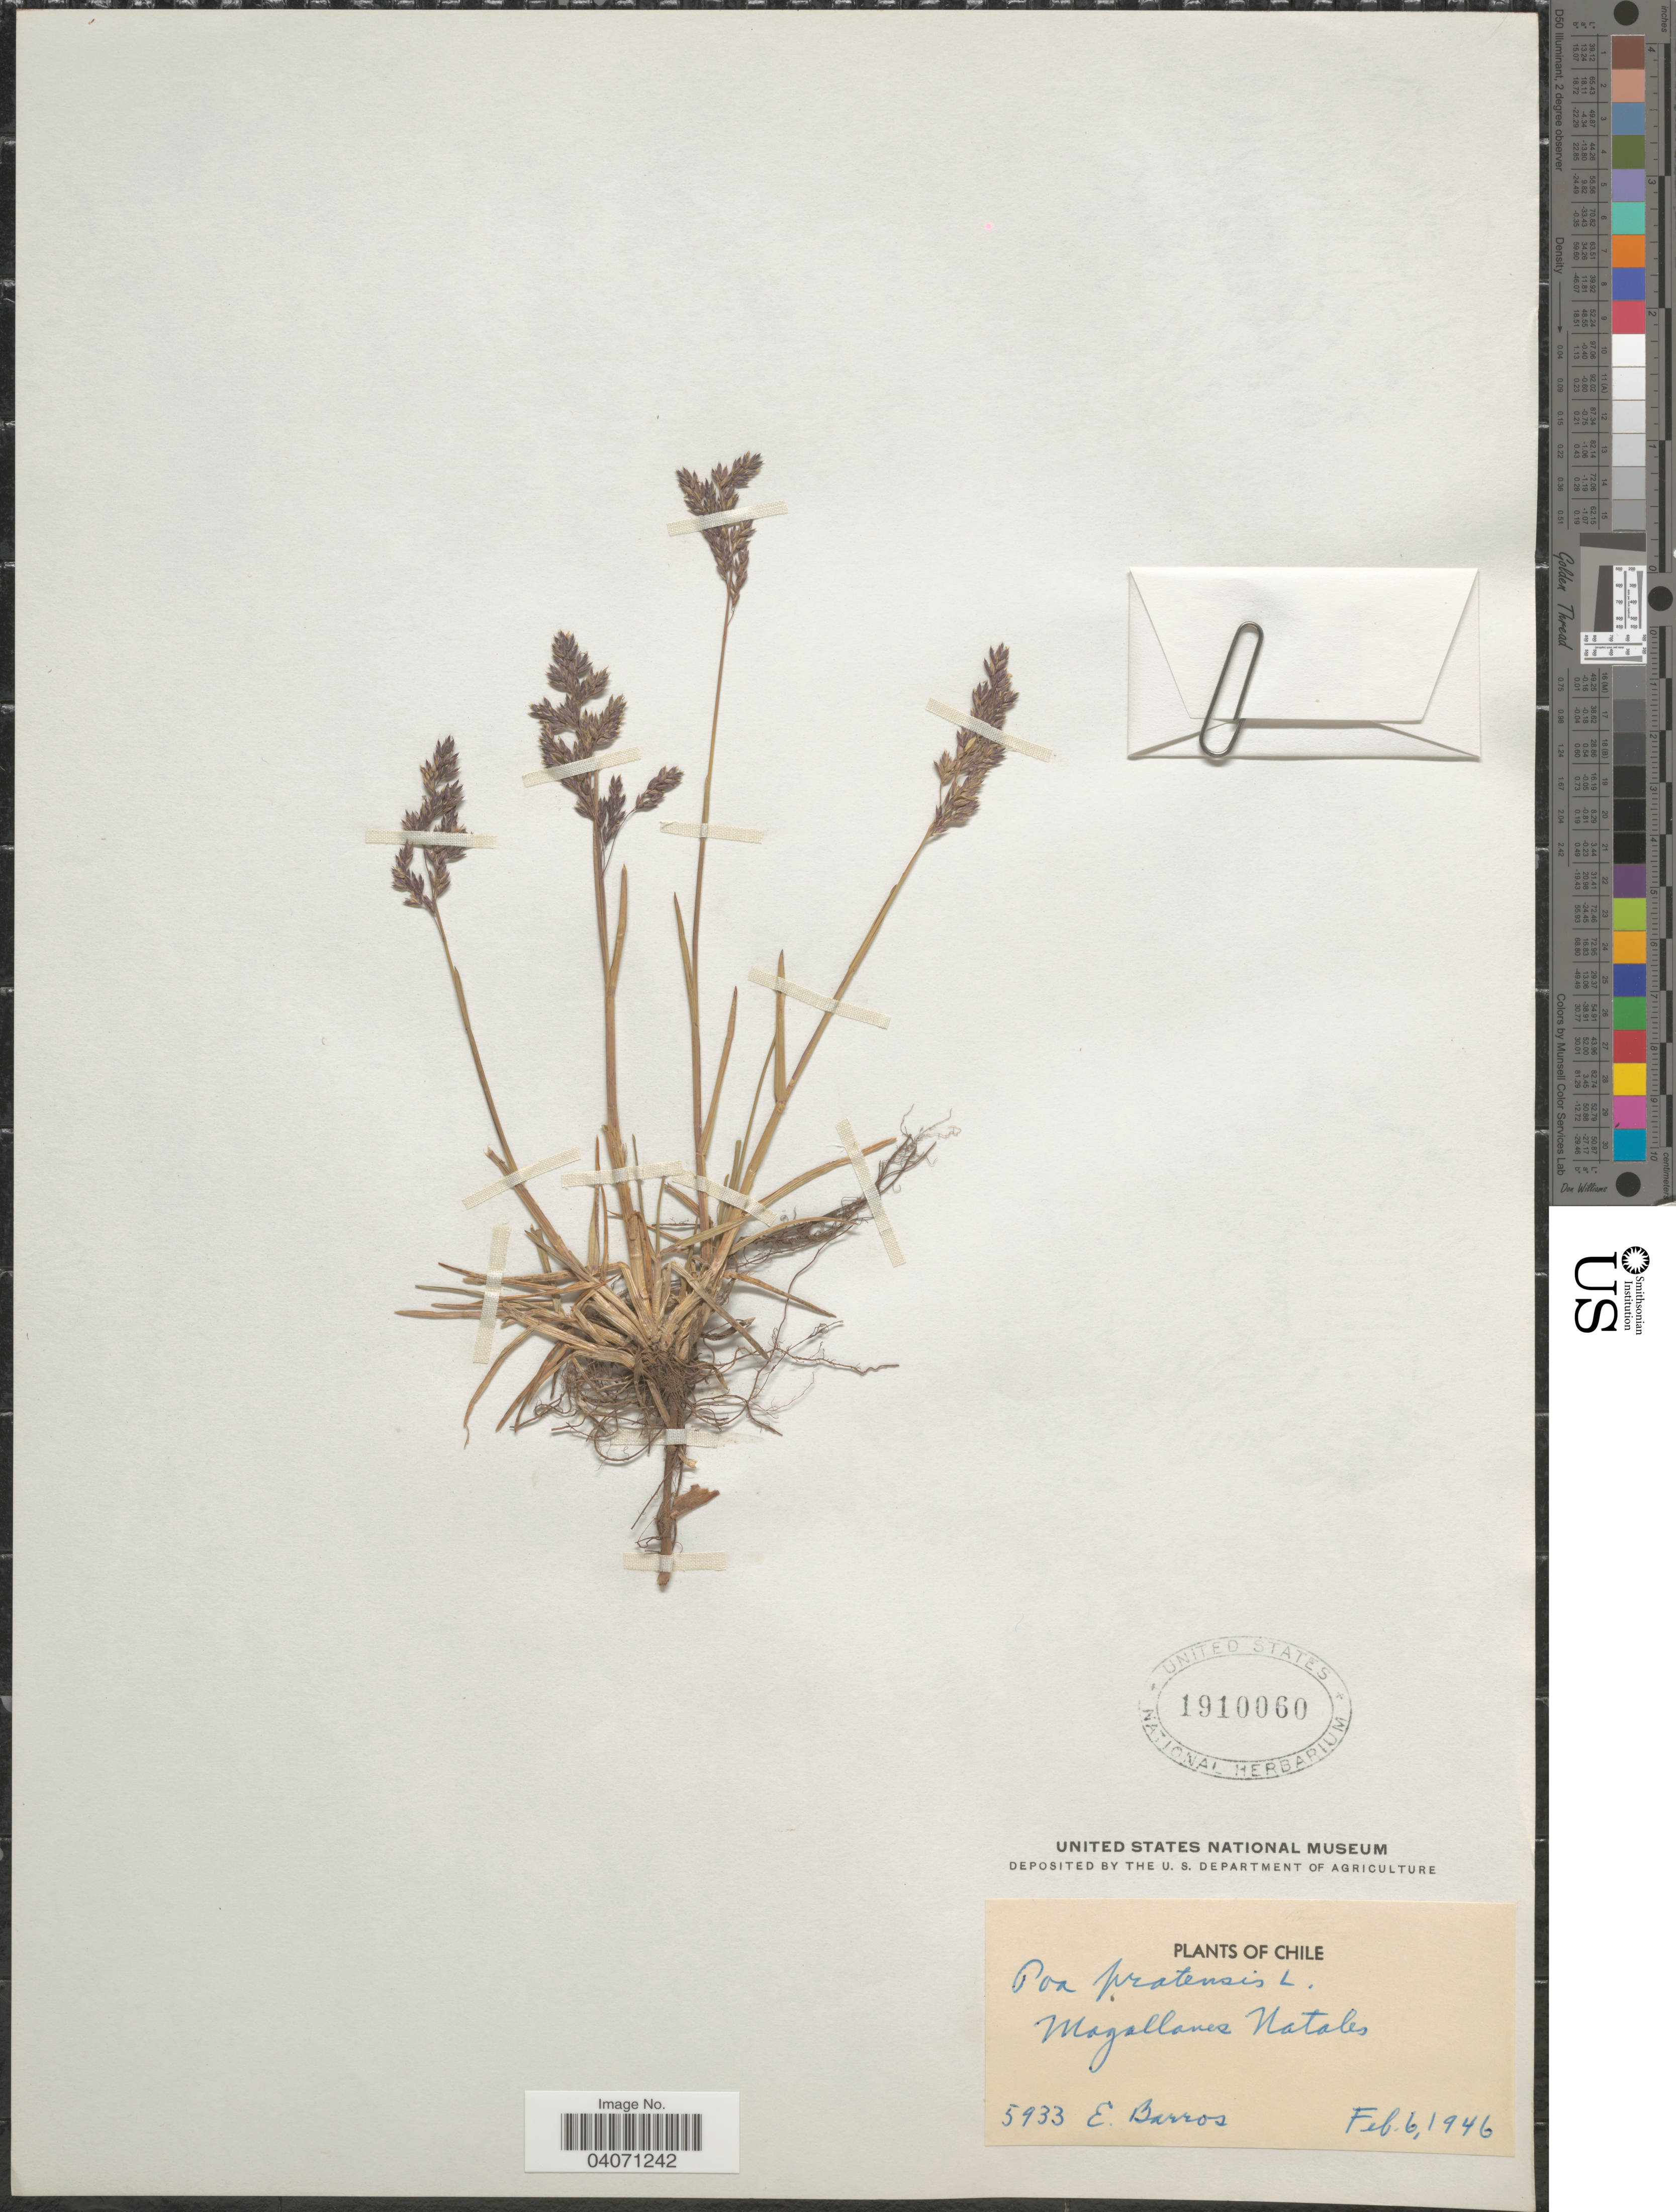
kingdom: Plantae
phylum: Tracheophyta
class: Liliopsida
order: Poales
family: Poaceae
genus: Poa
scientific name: Poa pratensis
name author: L.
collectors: E. Barros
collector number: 5933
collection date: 1946-02-06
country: Chile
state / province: Magallanes y de la Antártica Chilena (XII)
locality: Magallanes Natales.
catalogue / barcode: US 1910060